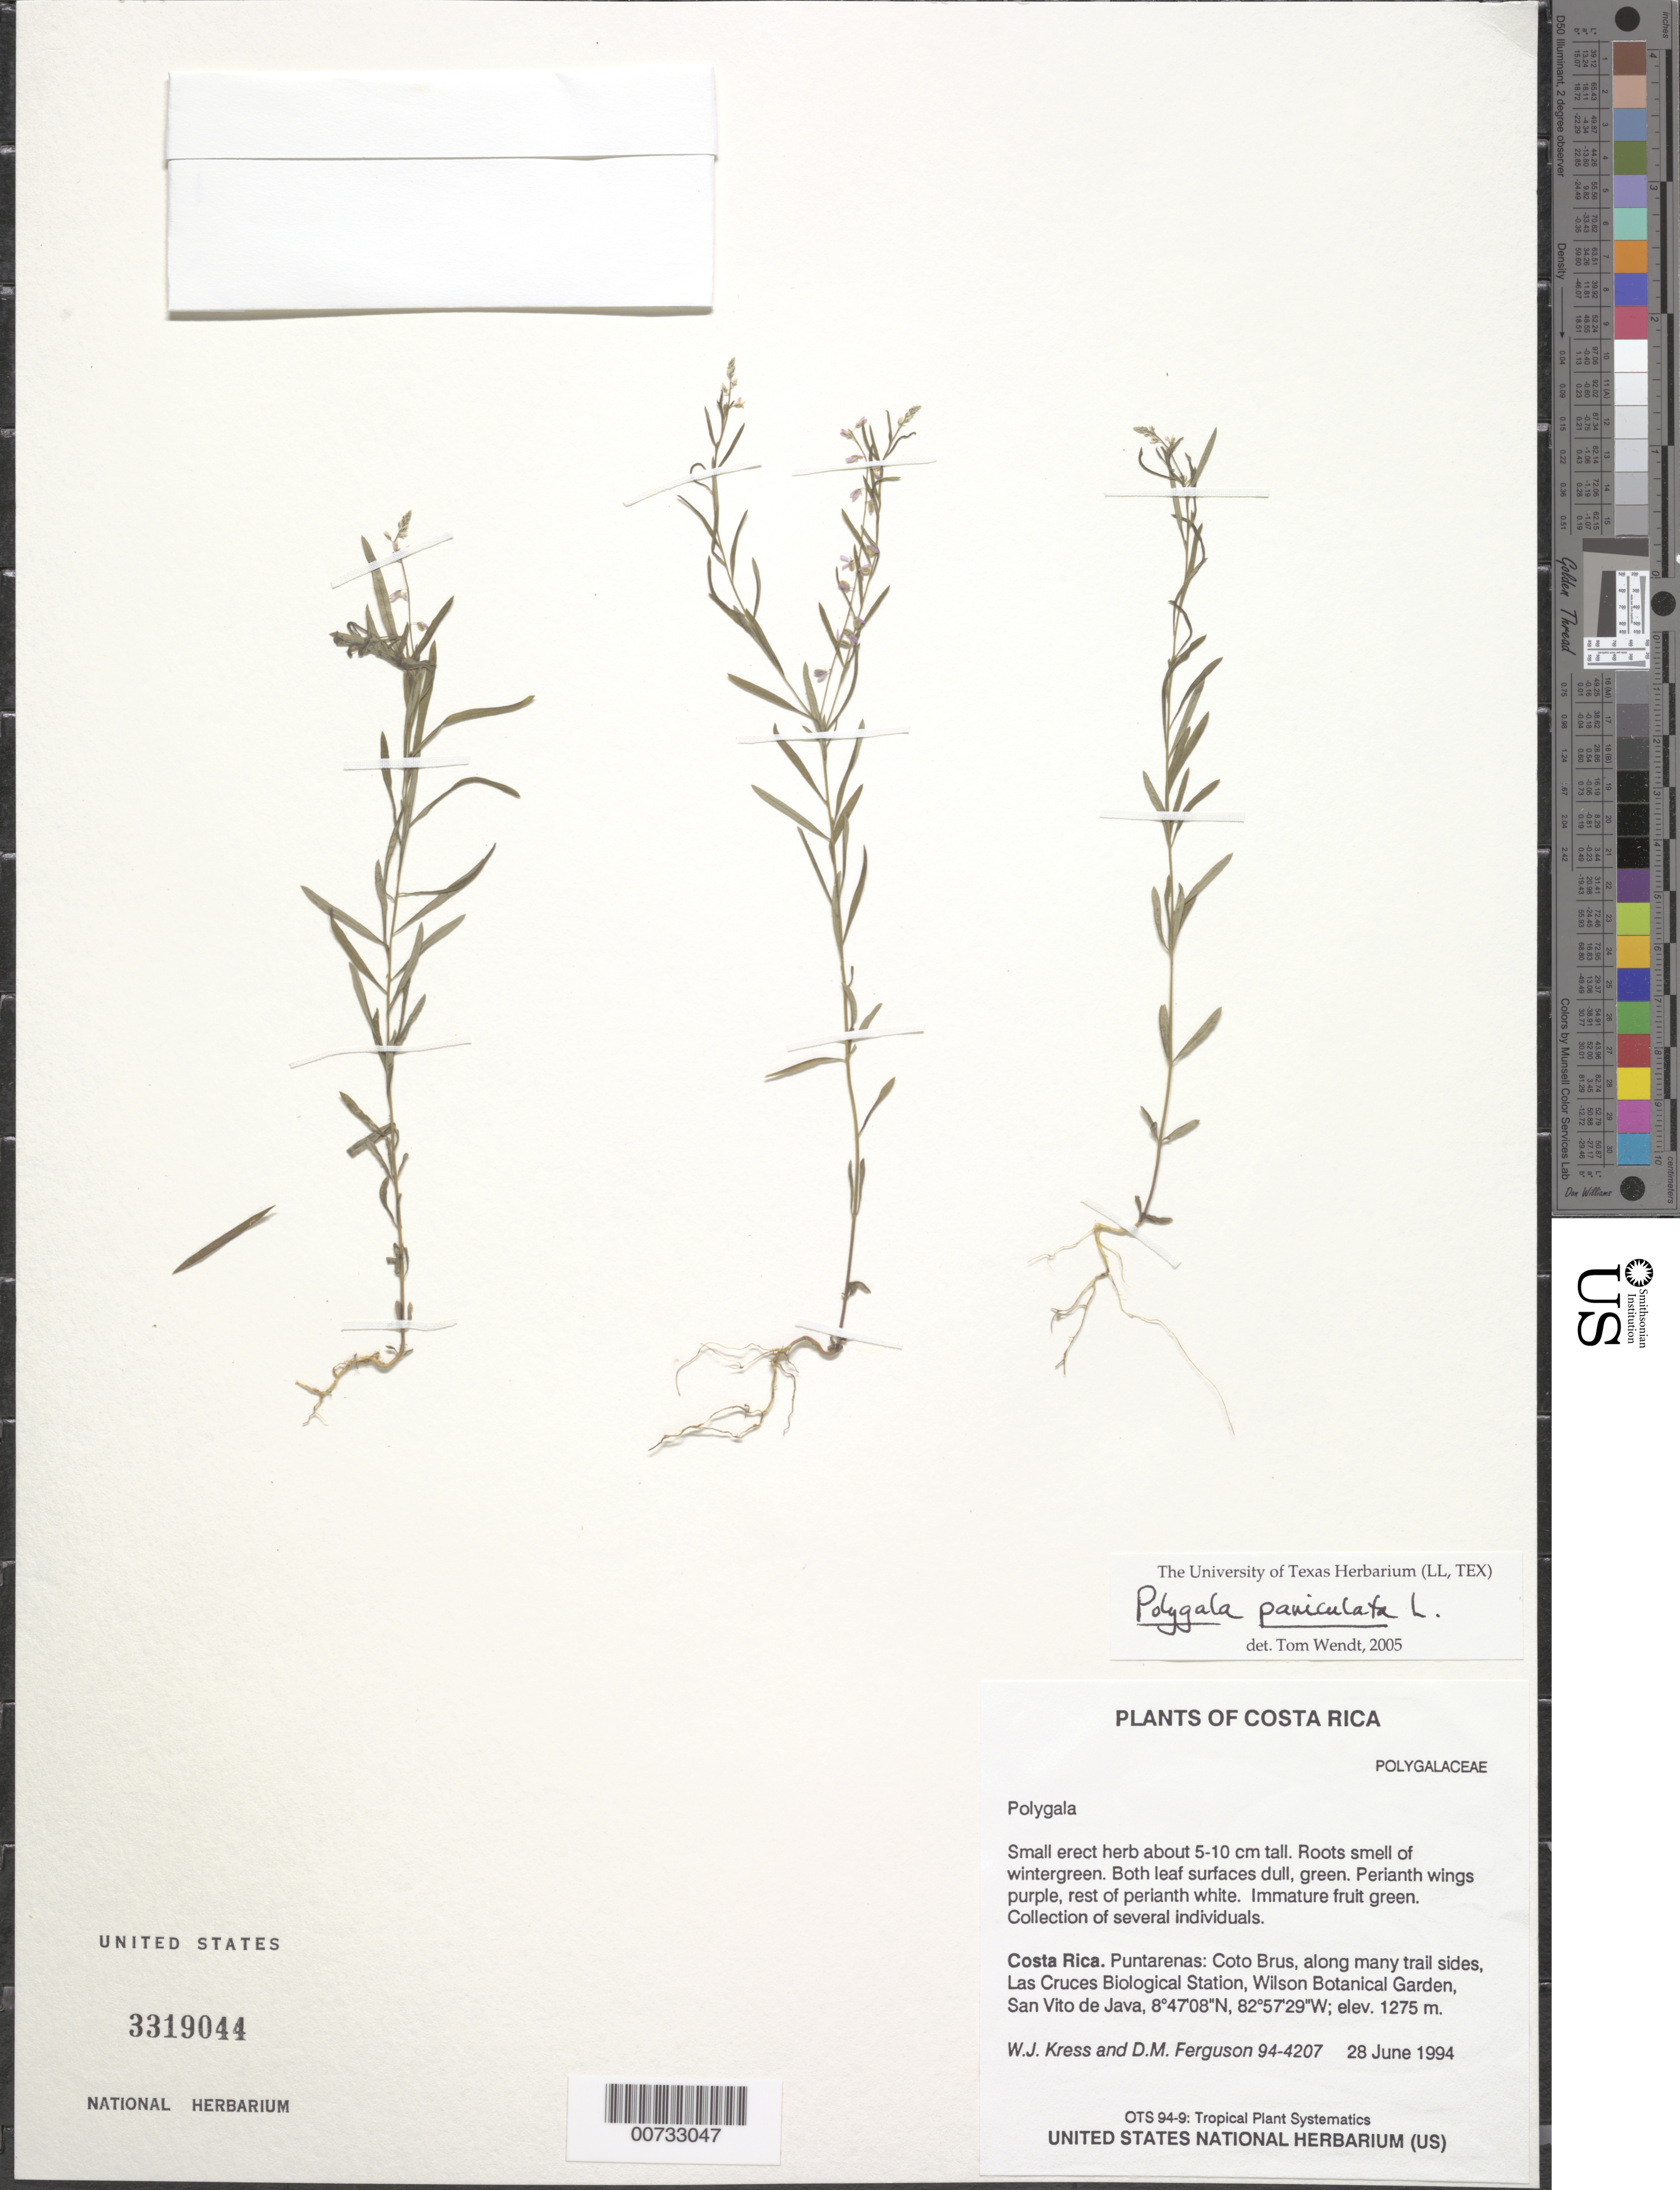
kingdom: Plantae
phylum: Tracheophyta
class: Magnoliopsida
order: Fabales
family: Polygalaceae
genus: Polygala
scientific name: Polygala paniculata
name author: L.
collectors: W. J. Kress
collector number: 94-4207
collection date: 1994-06-28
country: Costa Rica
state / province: Puntarenas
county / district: Coto Brus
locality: Las Cruces Biological Station, Wilson Botanical Garden, along many trail slides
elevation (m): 1275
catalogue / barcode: US 3319044